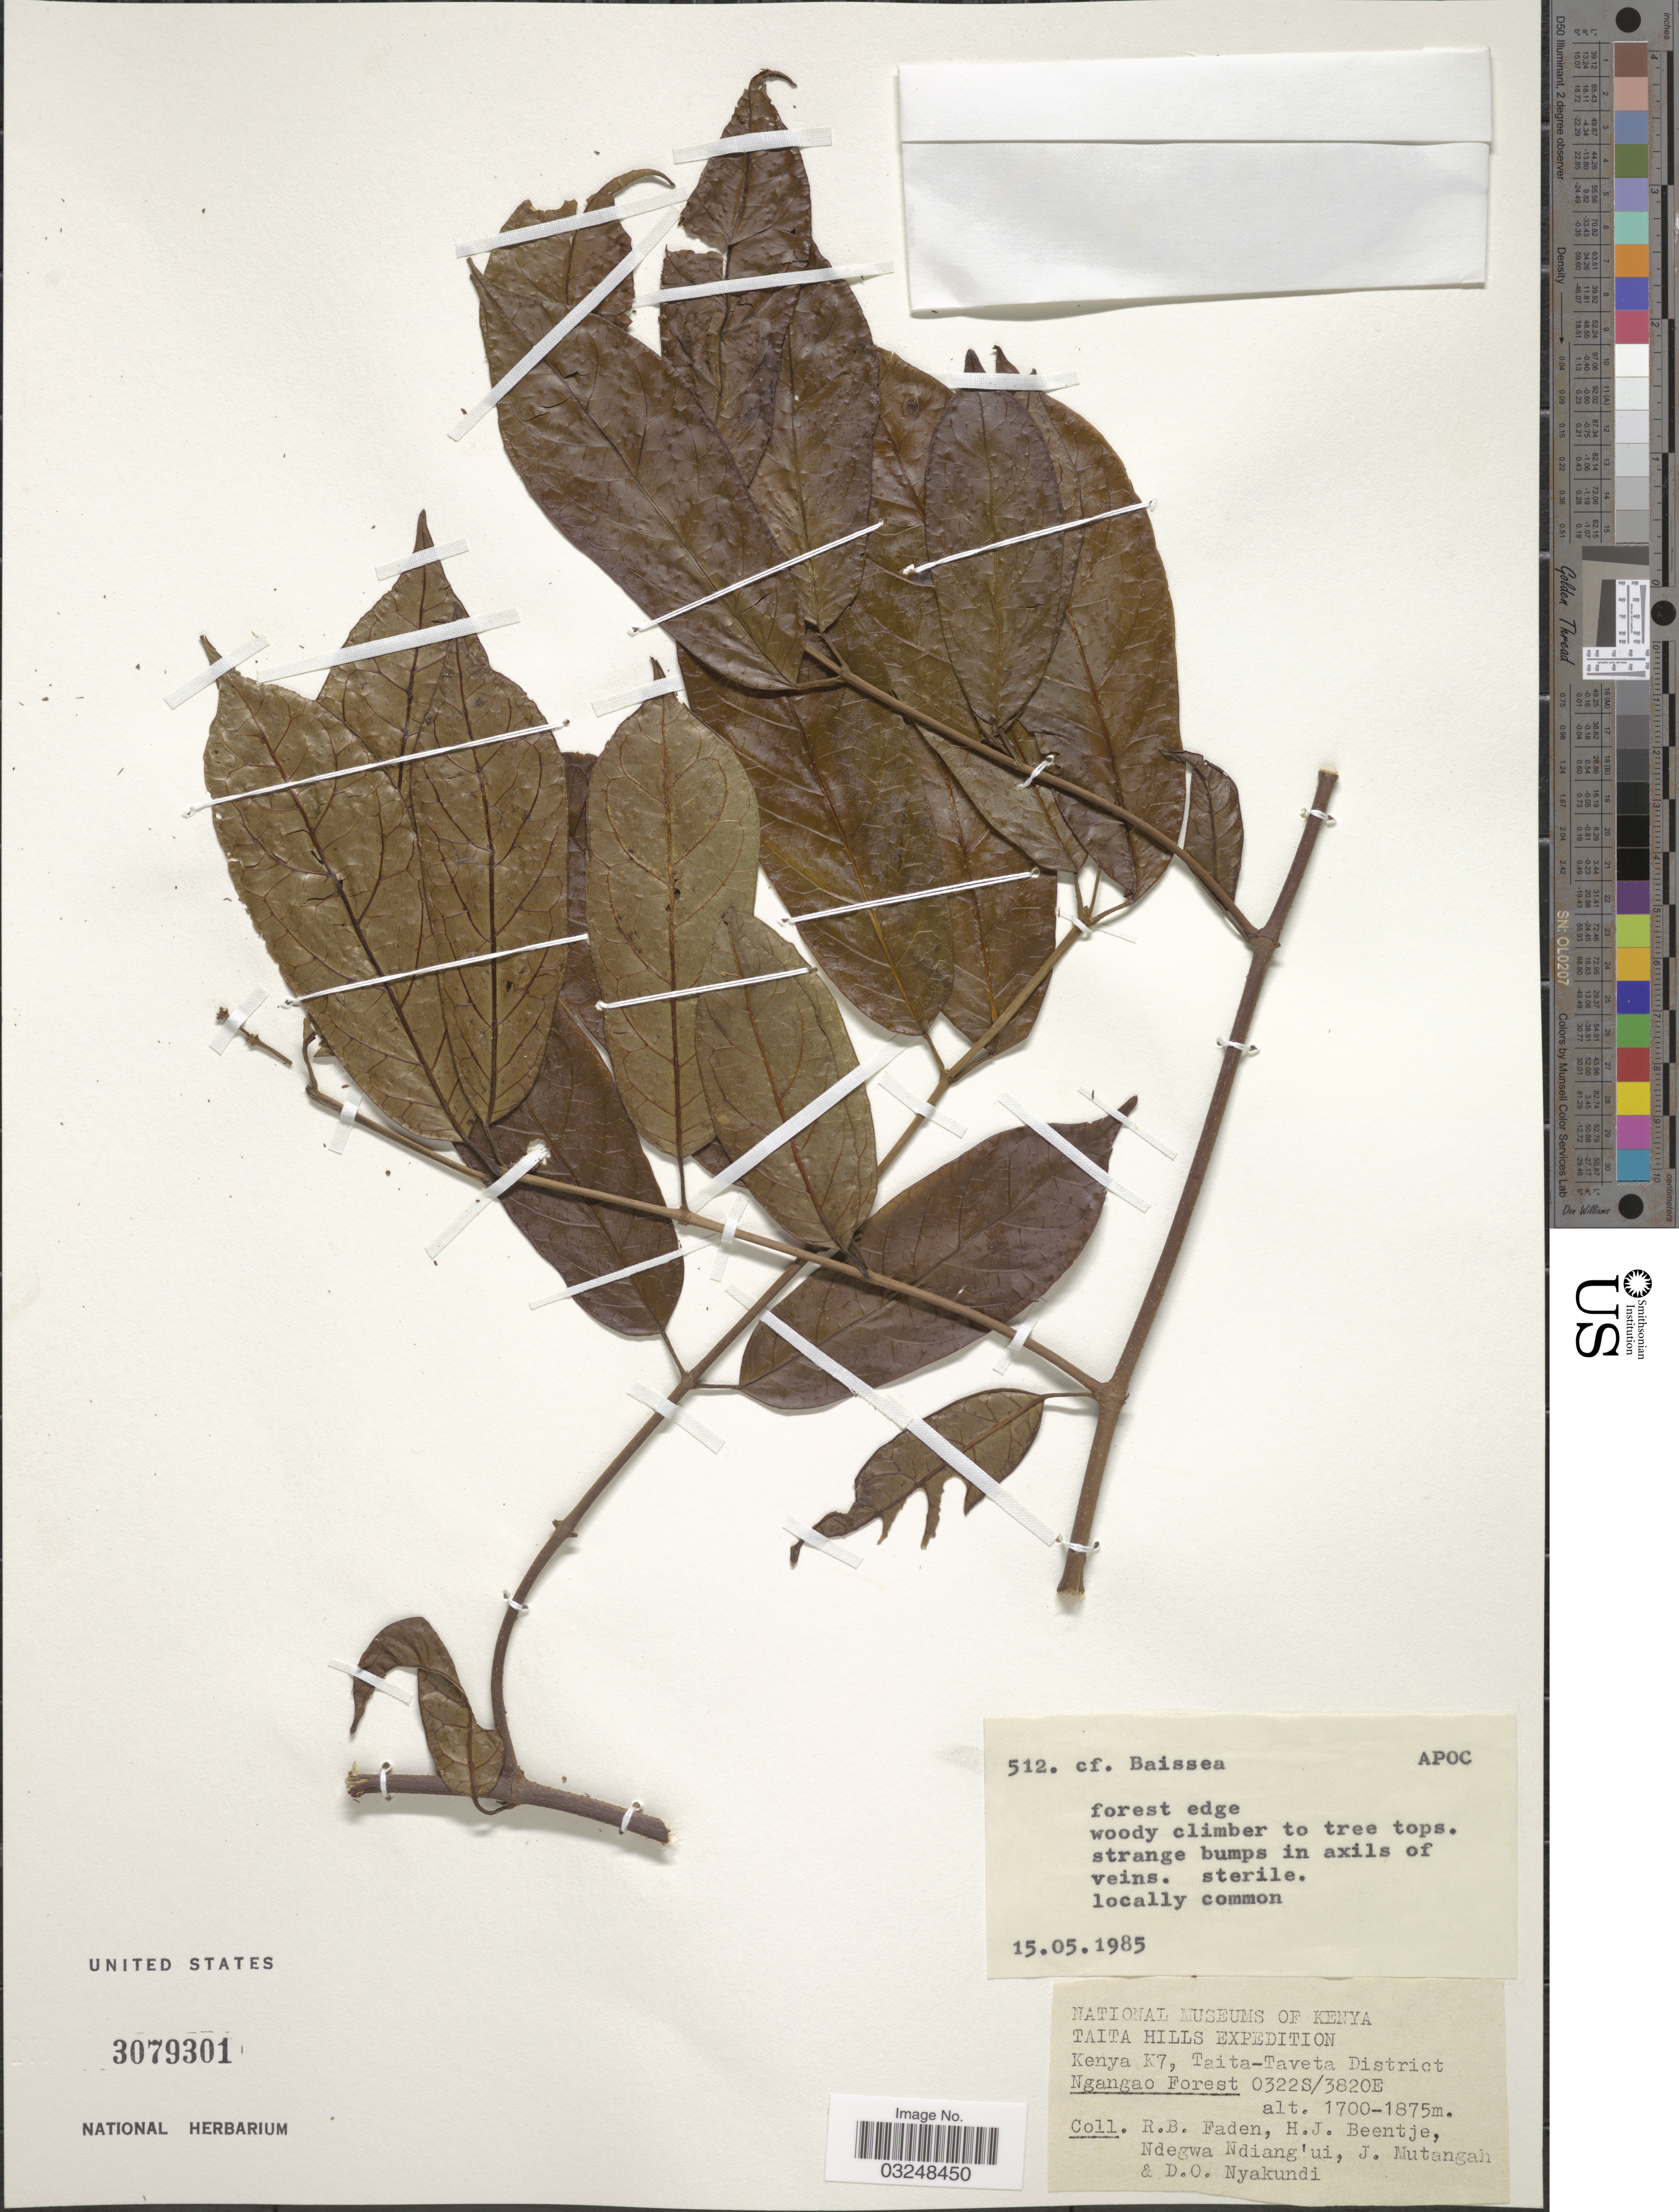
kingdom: Plantae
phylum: Tracheophyta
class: Magnoliopsida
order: Gentianales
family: Apocynaceae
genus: Baissea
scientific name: Baissea sp.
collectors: R. B. Faden, H. J. Beentje, Ndegwa Ndiang'ui, J. Mutangah & D. Nyakundi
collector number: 512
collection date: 1985-05-15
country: Kenya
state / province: Taita Taveta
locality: Taita Hills, Kenya K7, Taita-Taveta District, Ngangao Forest.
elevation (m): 1700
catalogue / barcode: US 3079301